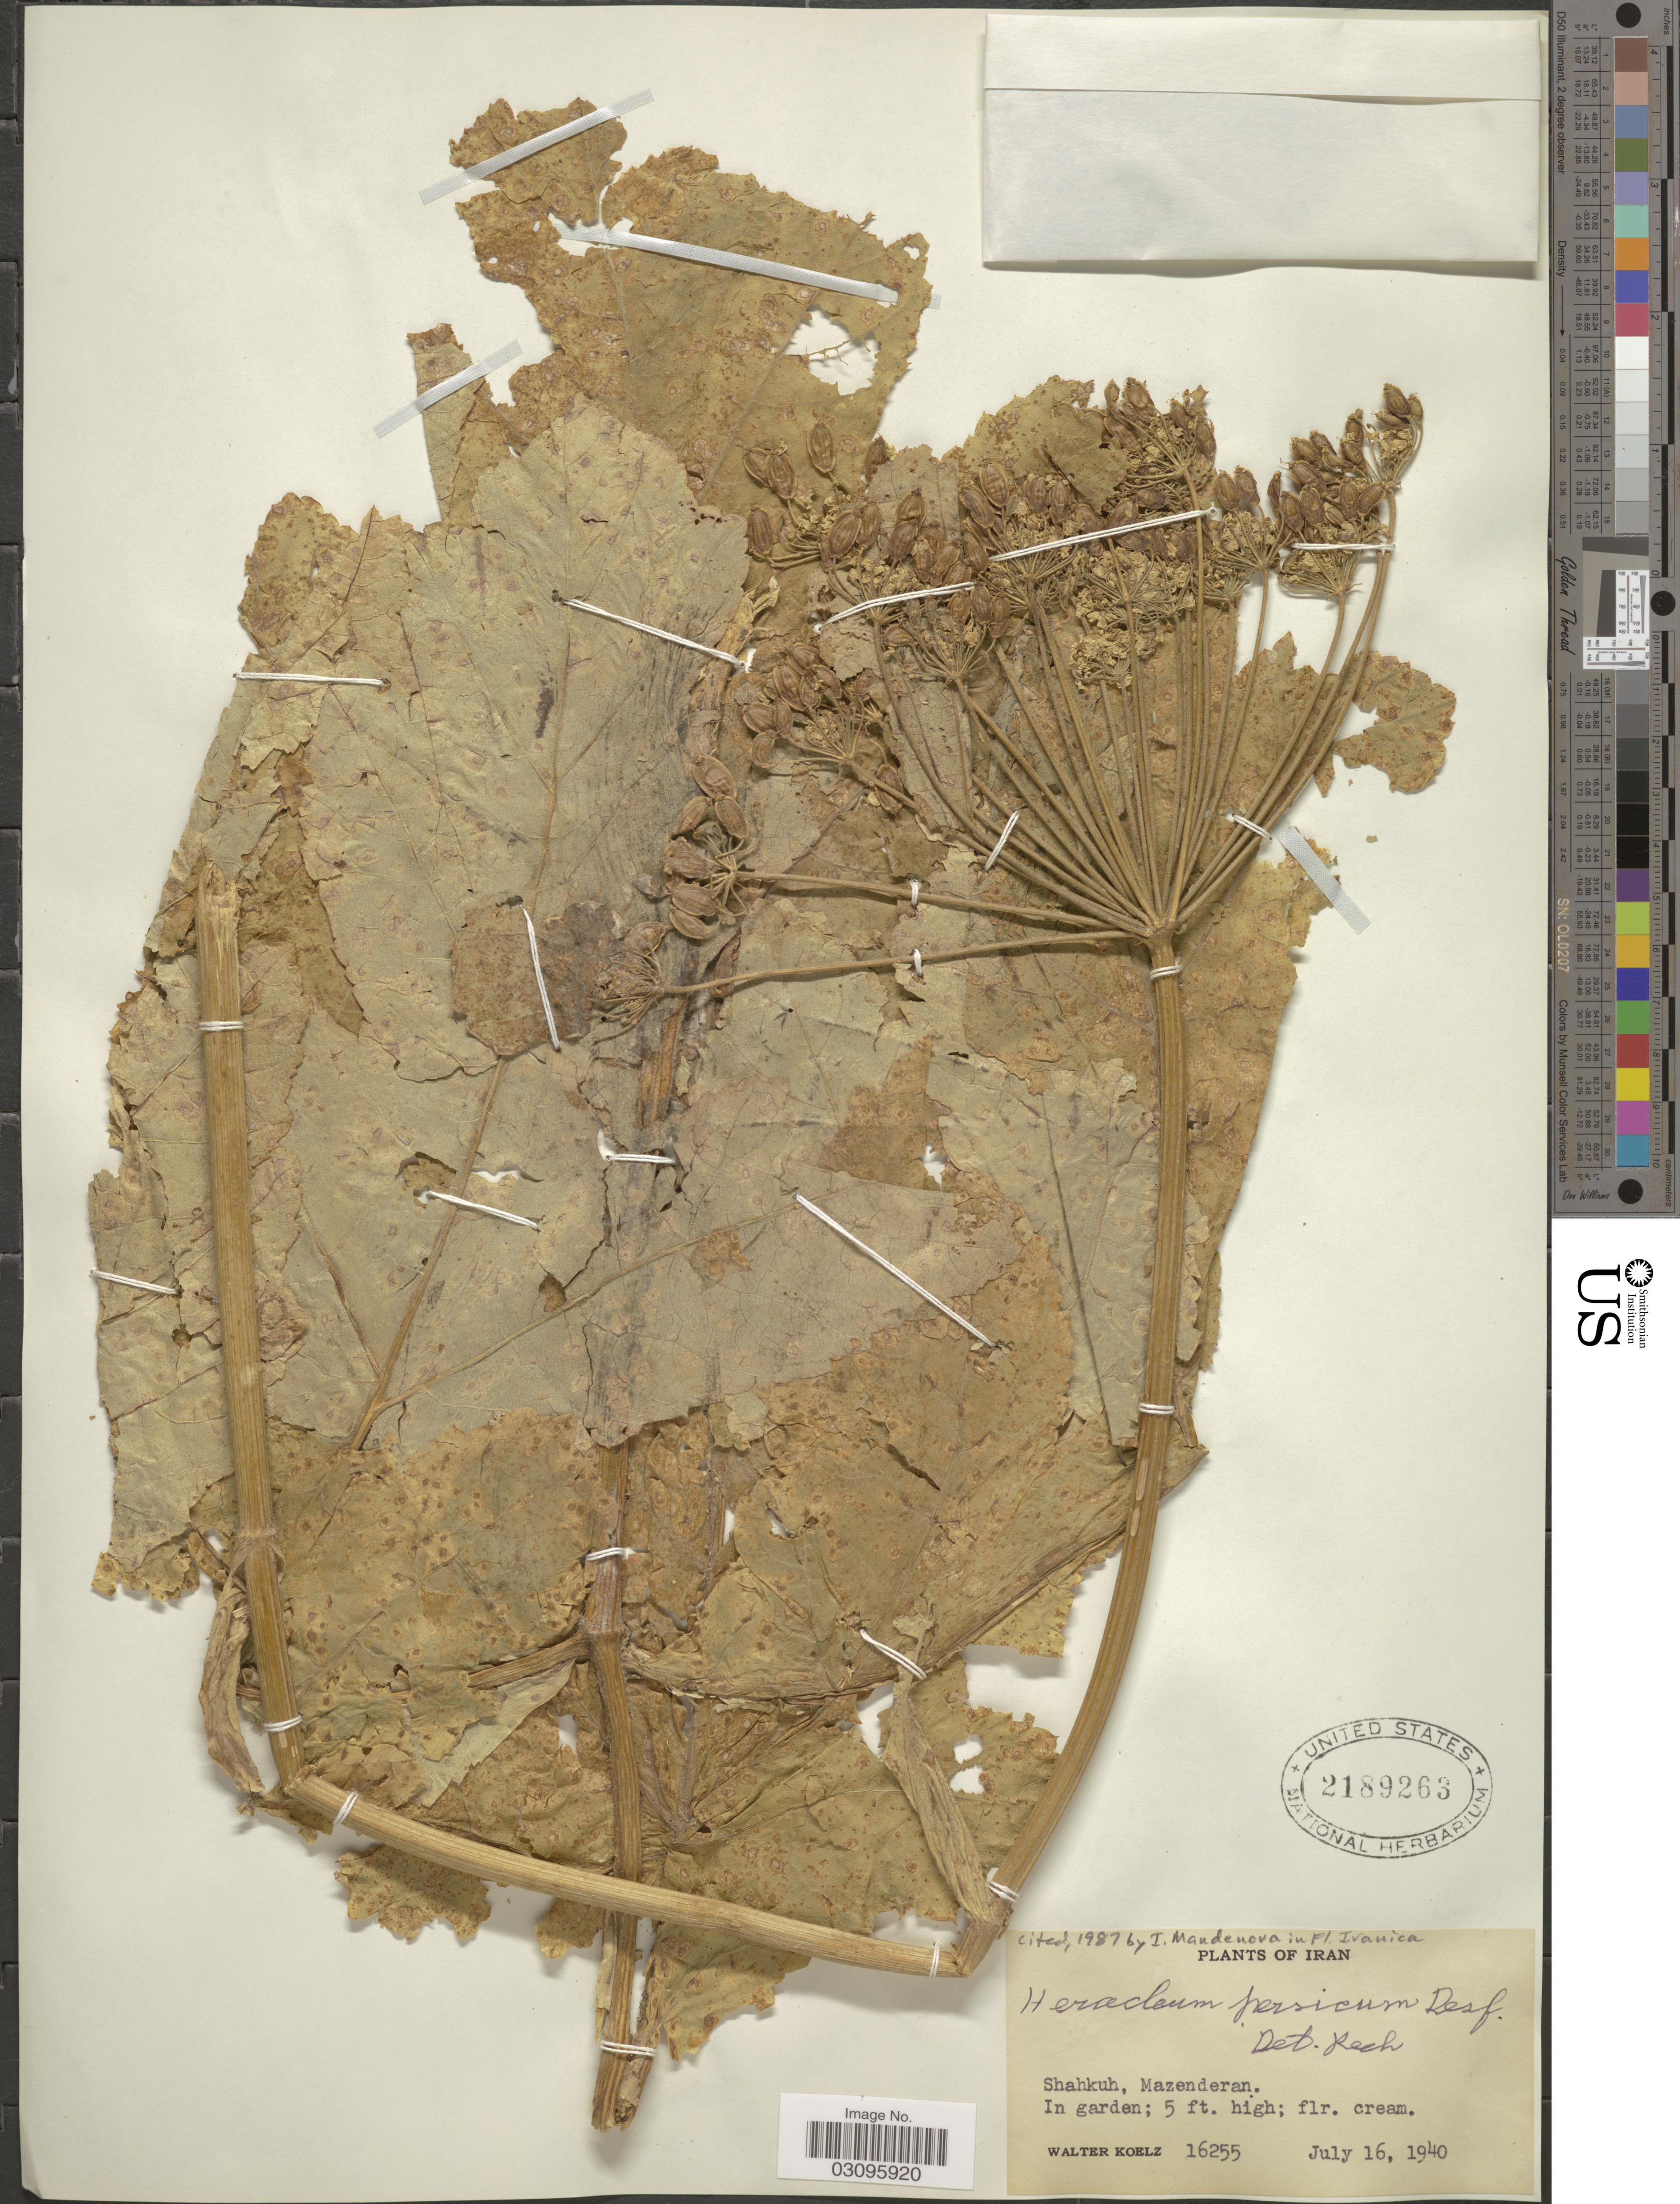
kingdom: Plantae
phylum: Tracheophyta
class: Magnoliopsida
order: Apiales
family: Apiaceae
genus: Heracleum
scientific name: Heracleum persicum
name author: Desf. ex Fische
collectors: W. N. Koelz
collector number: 16255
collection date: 1940-07-16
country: Iran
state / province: Mazandaran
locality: Shahkuh, Mazenderan. In garden.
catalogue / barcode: US 2189263